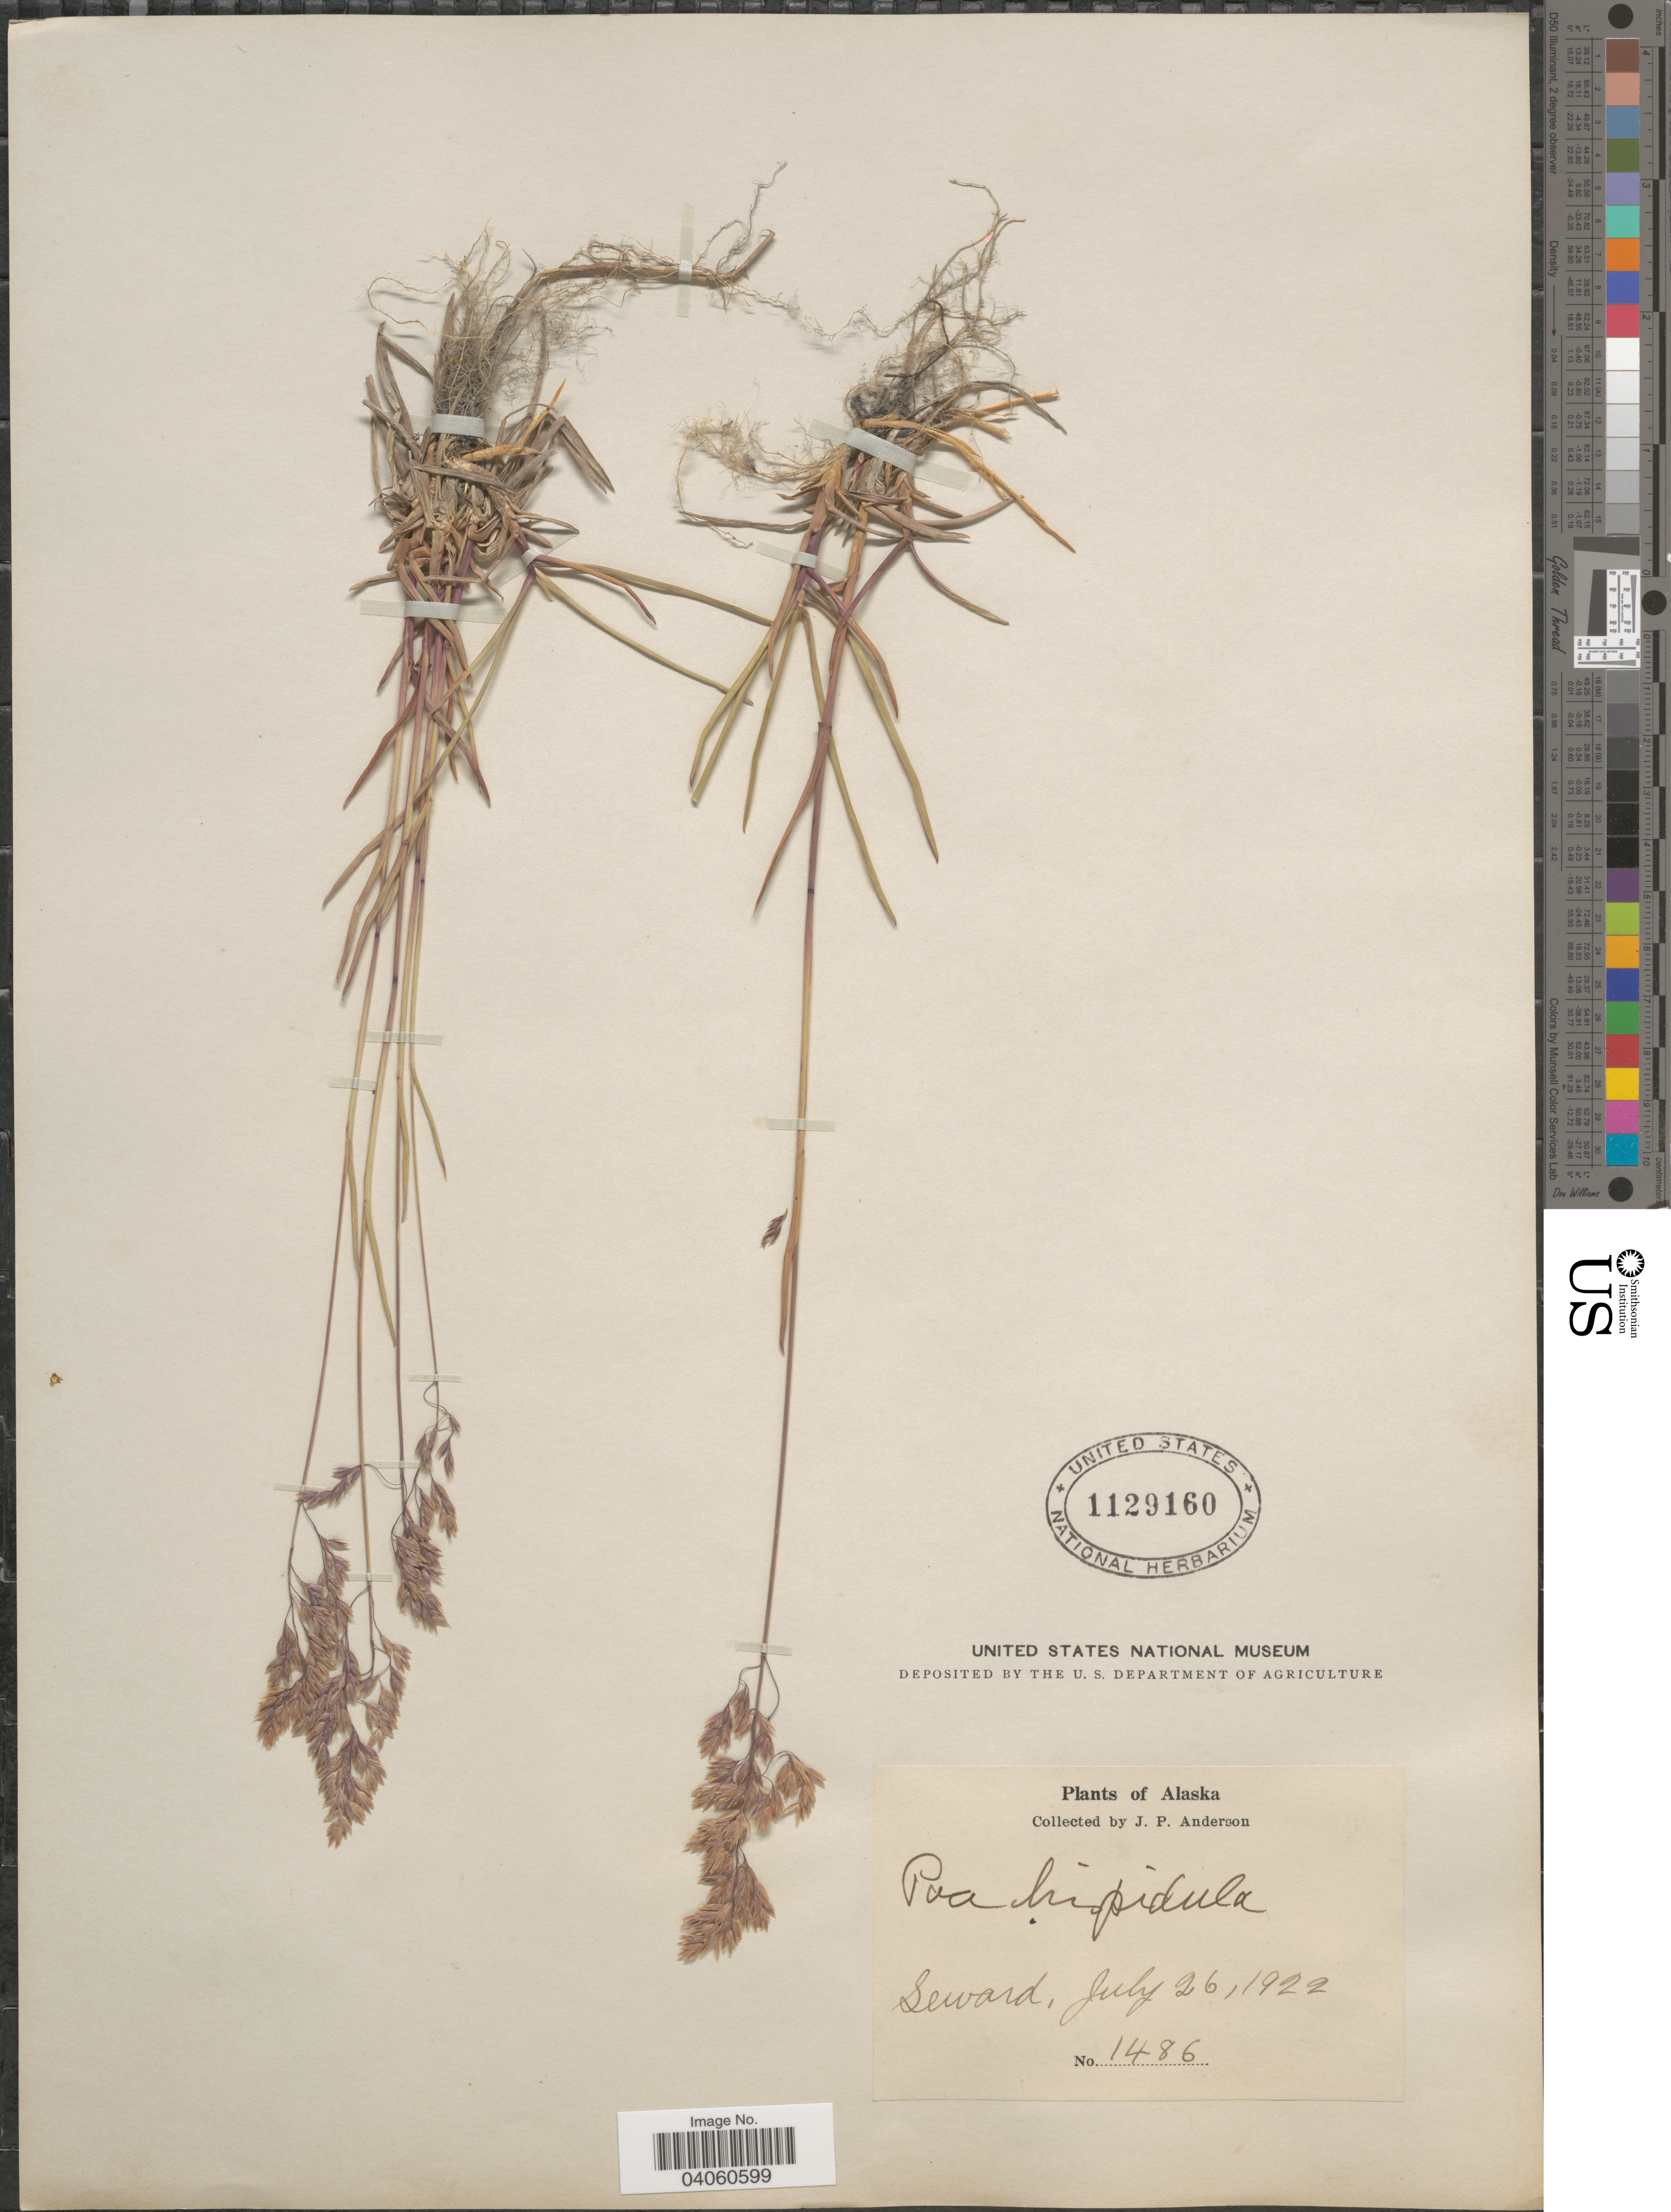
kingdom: Plantae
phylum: Tracheophyta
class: Liliopsida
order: Poales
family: Poaceae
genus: Poa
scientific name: Poa macrocalyx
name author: Trautv. & C.A. Mey.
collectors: J. P. Anderson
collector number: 1486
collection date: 1922-07-26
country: United States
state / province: Alaska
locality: Seward.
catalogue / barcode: US 1129160